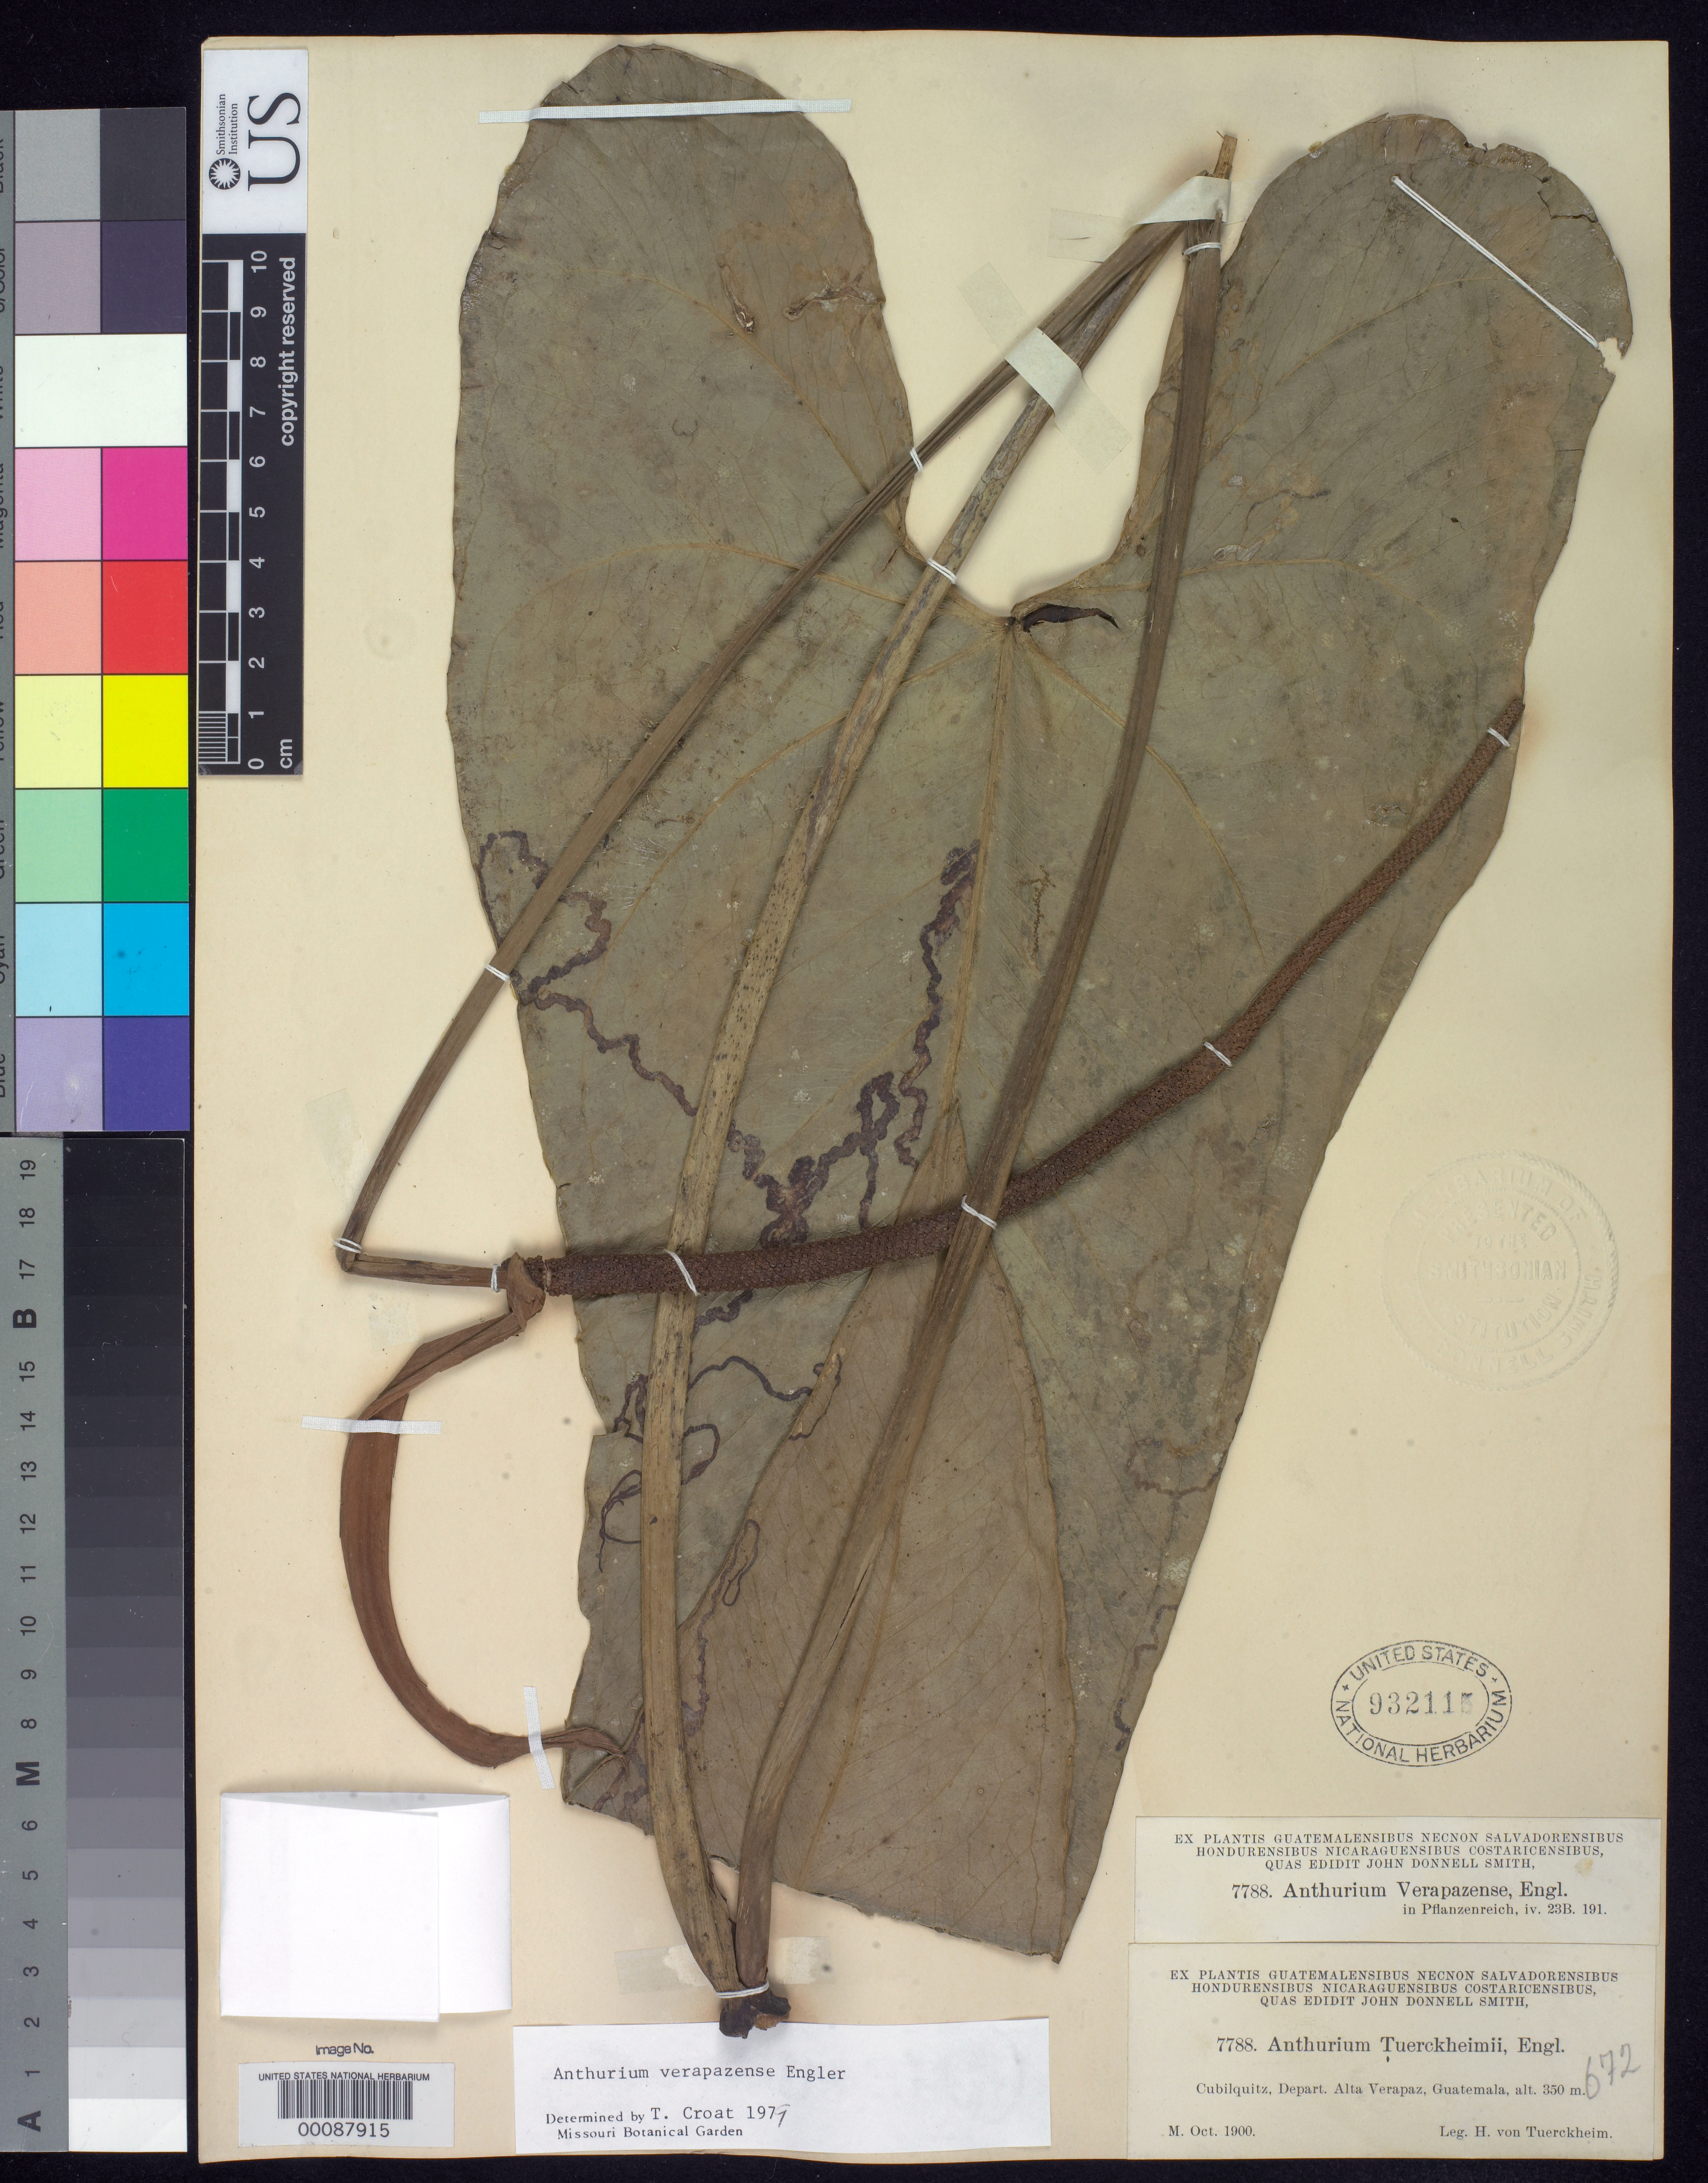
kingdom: Plantae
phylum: Tracheophyta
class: Liliopsida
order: Alismatales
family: Araceae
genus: Anthurium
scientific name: Anthurium verapazense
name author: Engl.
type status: Syntype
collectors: H. von Türckheim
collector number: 7788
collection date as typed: Oct 1900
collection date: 1900-10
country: Guatemala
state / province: Alta Verapaz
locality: Cubilquitz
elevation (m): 350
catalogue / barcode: US 932115